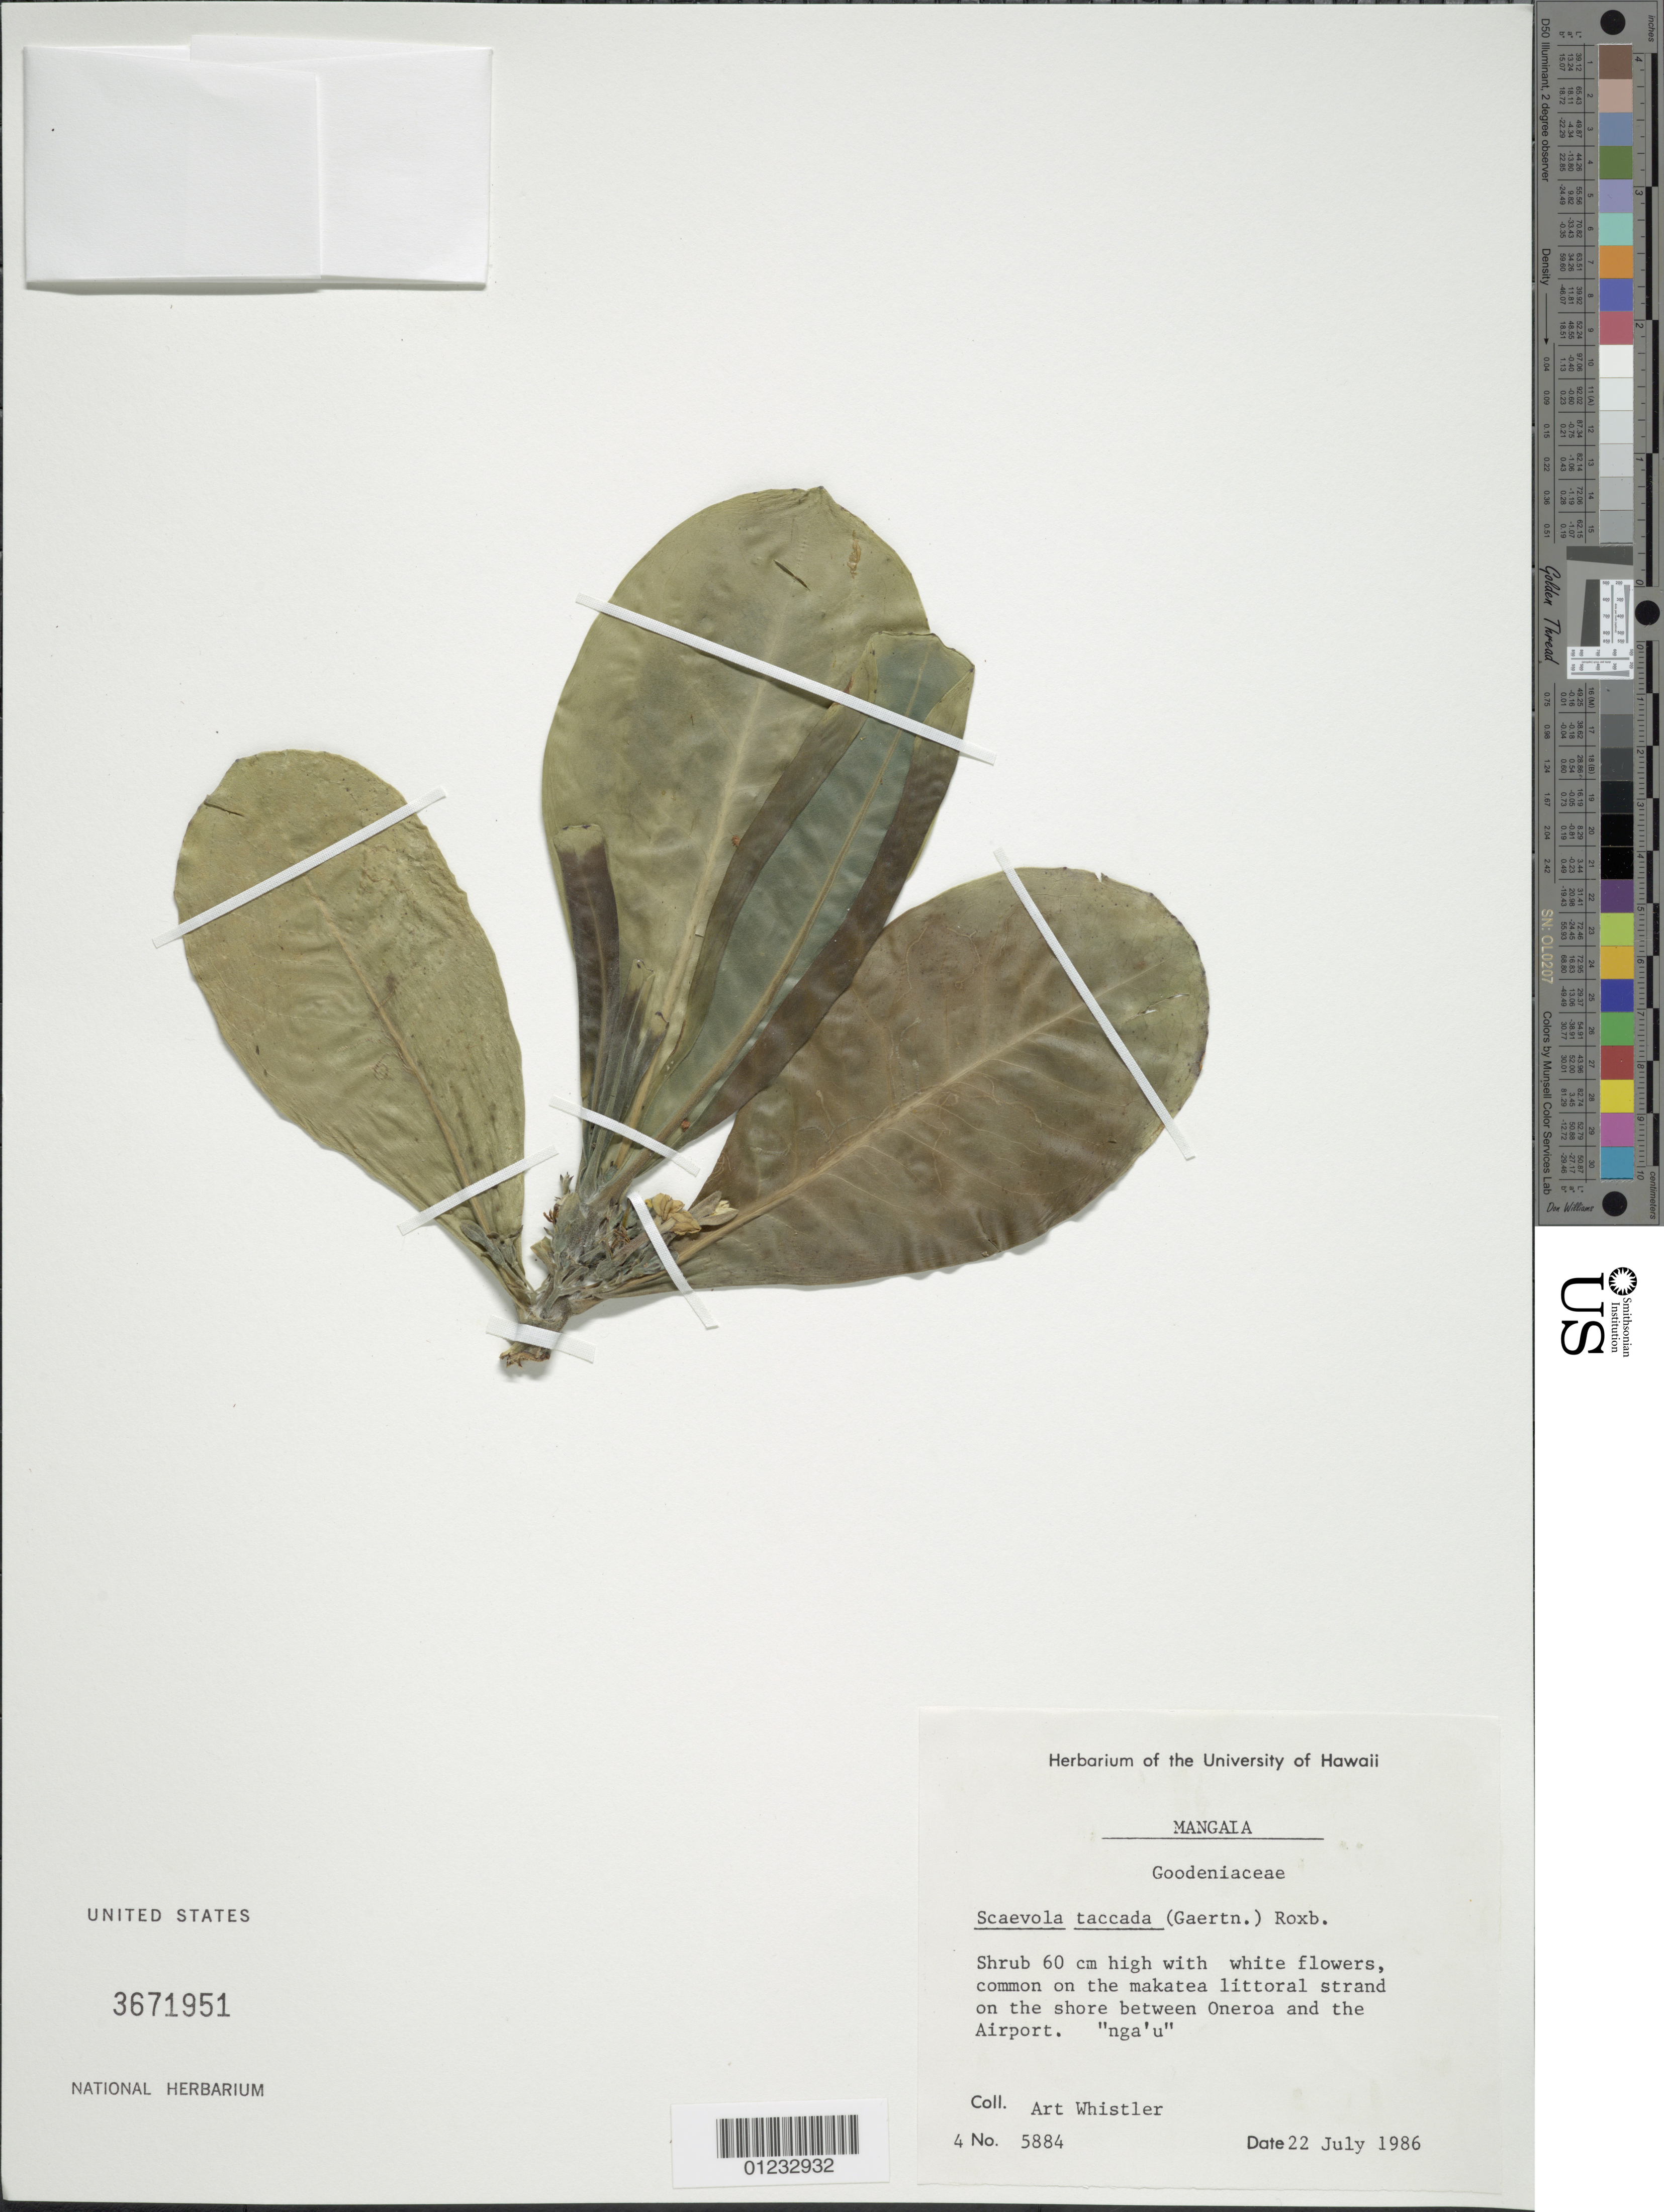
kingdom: Plantae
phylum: Tracheophyta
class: Magnoliopsida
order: Asterales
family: Goodeniaceae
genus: Scaevola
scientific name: Scaevola taccada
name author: (Gaertn.) Roxb.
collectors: A. Whistler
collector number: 5884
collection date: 1986-07-22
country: Cook Islands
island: Mangaia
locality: On the makatea littoral strand on the shore between Oneroa and the airport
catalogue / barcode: US 3671951